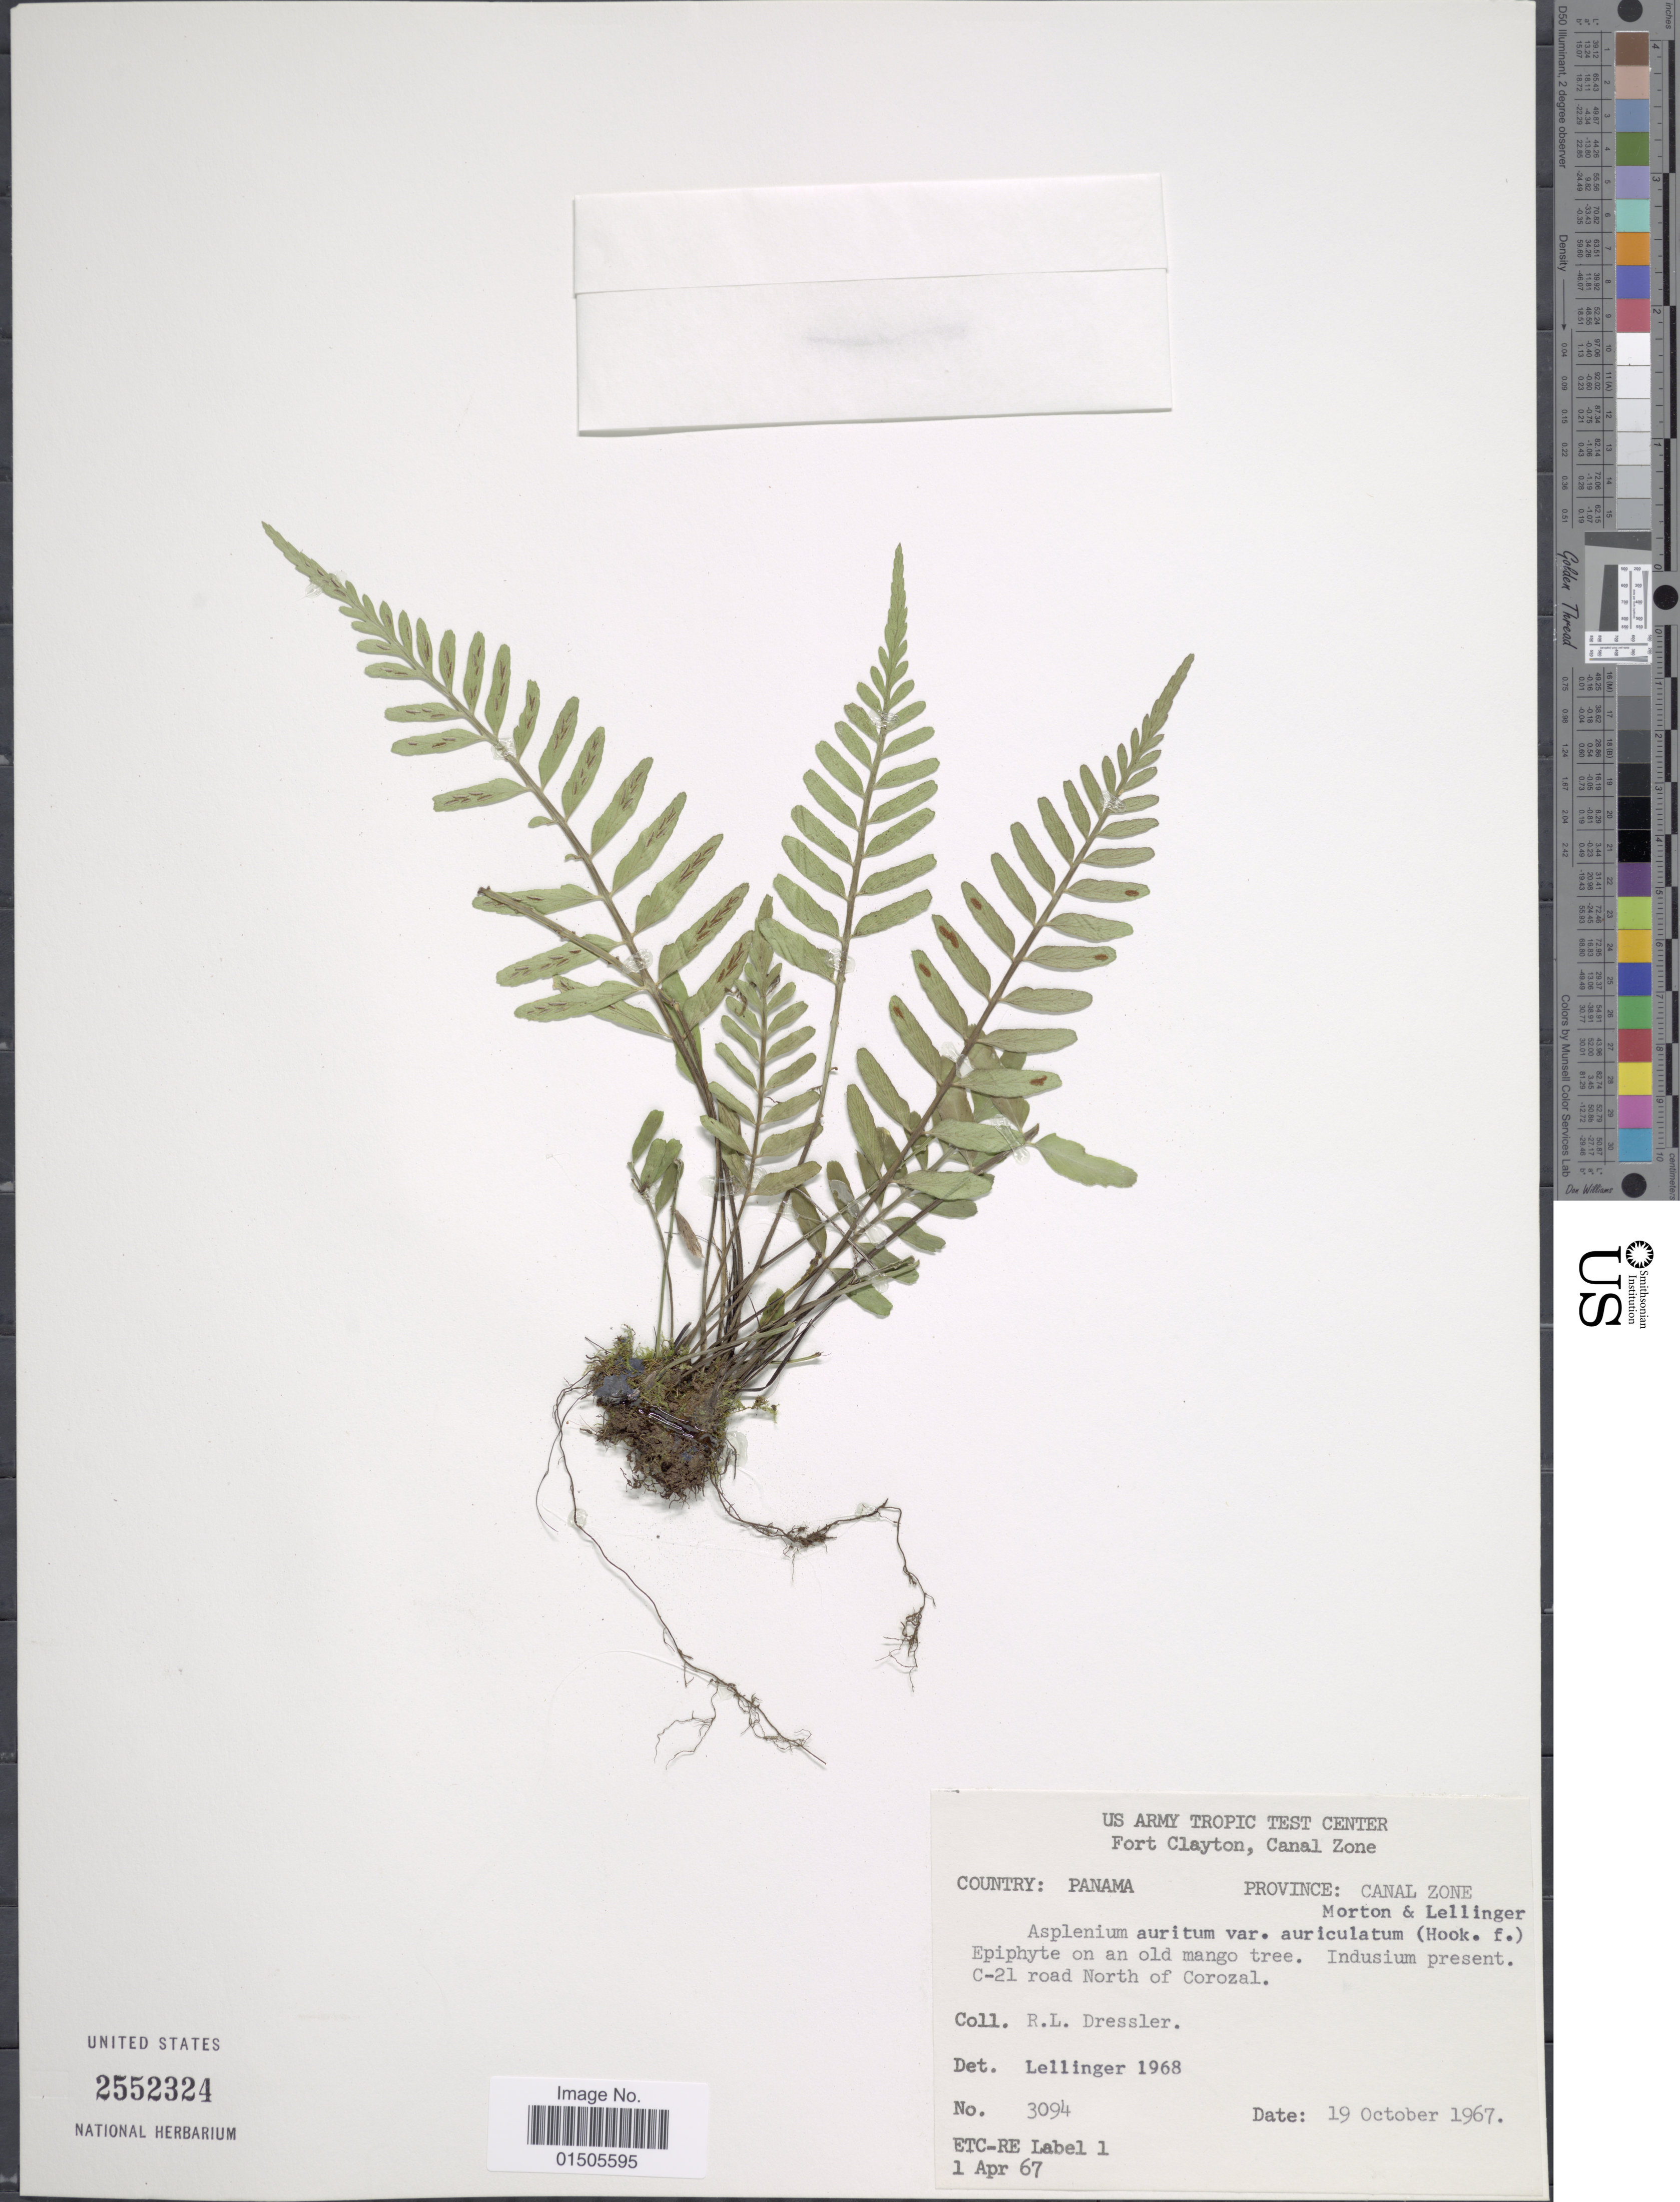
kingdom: Plantae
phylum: Tracheophyta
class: Polypodiopsida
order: Polypodiales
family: Aspleniaceae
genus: Asplenium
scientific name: Asplenium auritum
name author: Sw.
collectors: R. Dressler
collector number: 3094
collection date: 1967-10-19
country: Panama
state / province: Colón / Panamá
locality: Fort Clayton, Canal Zone, C-21 road north of Corozal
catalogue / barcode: US 2552324